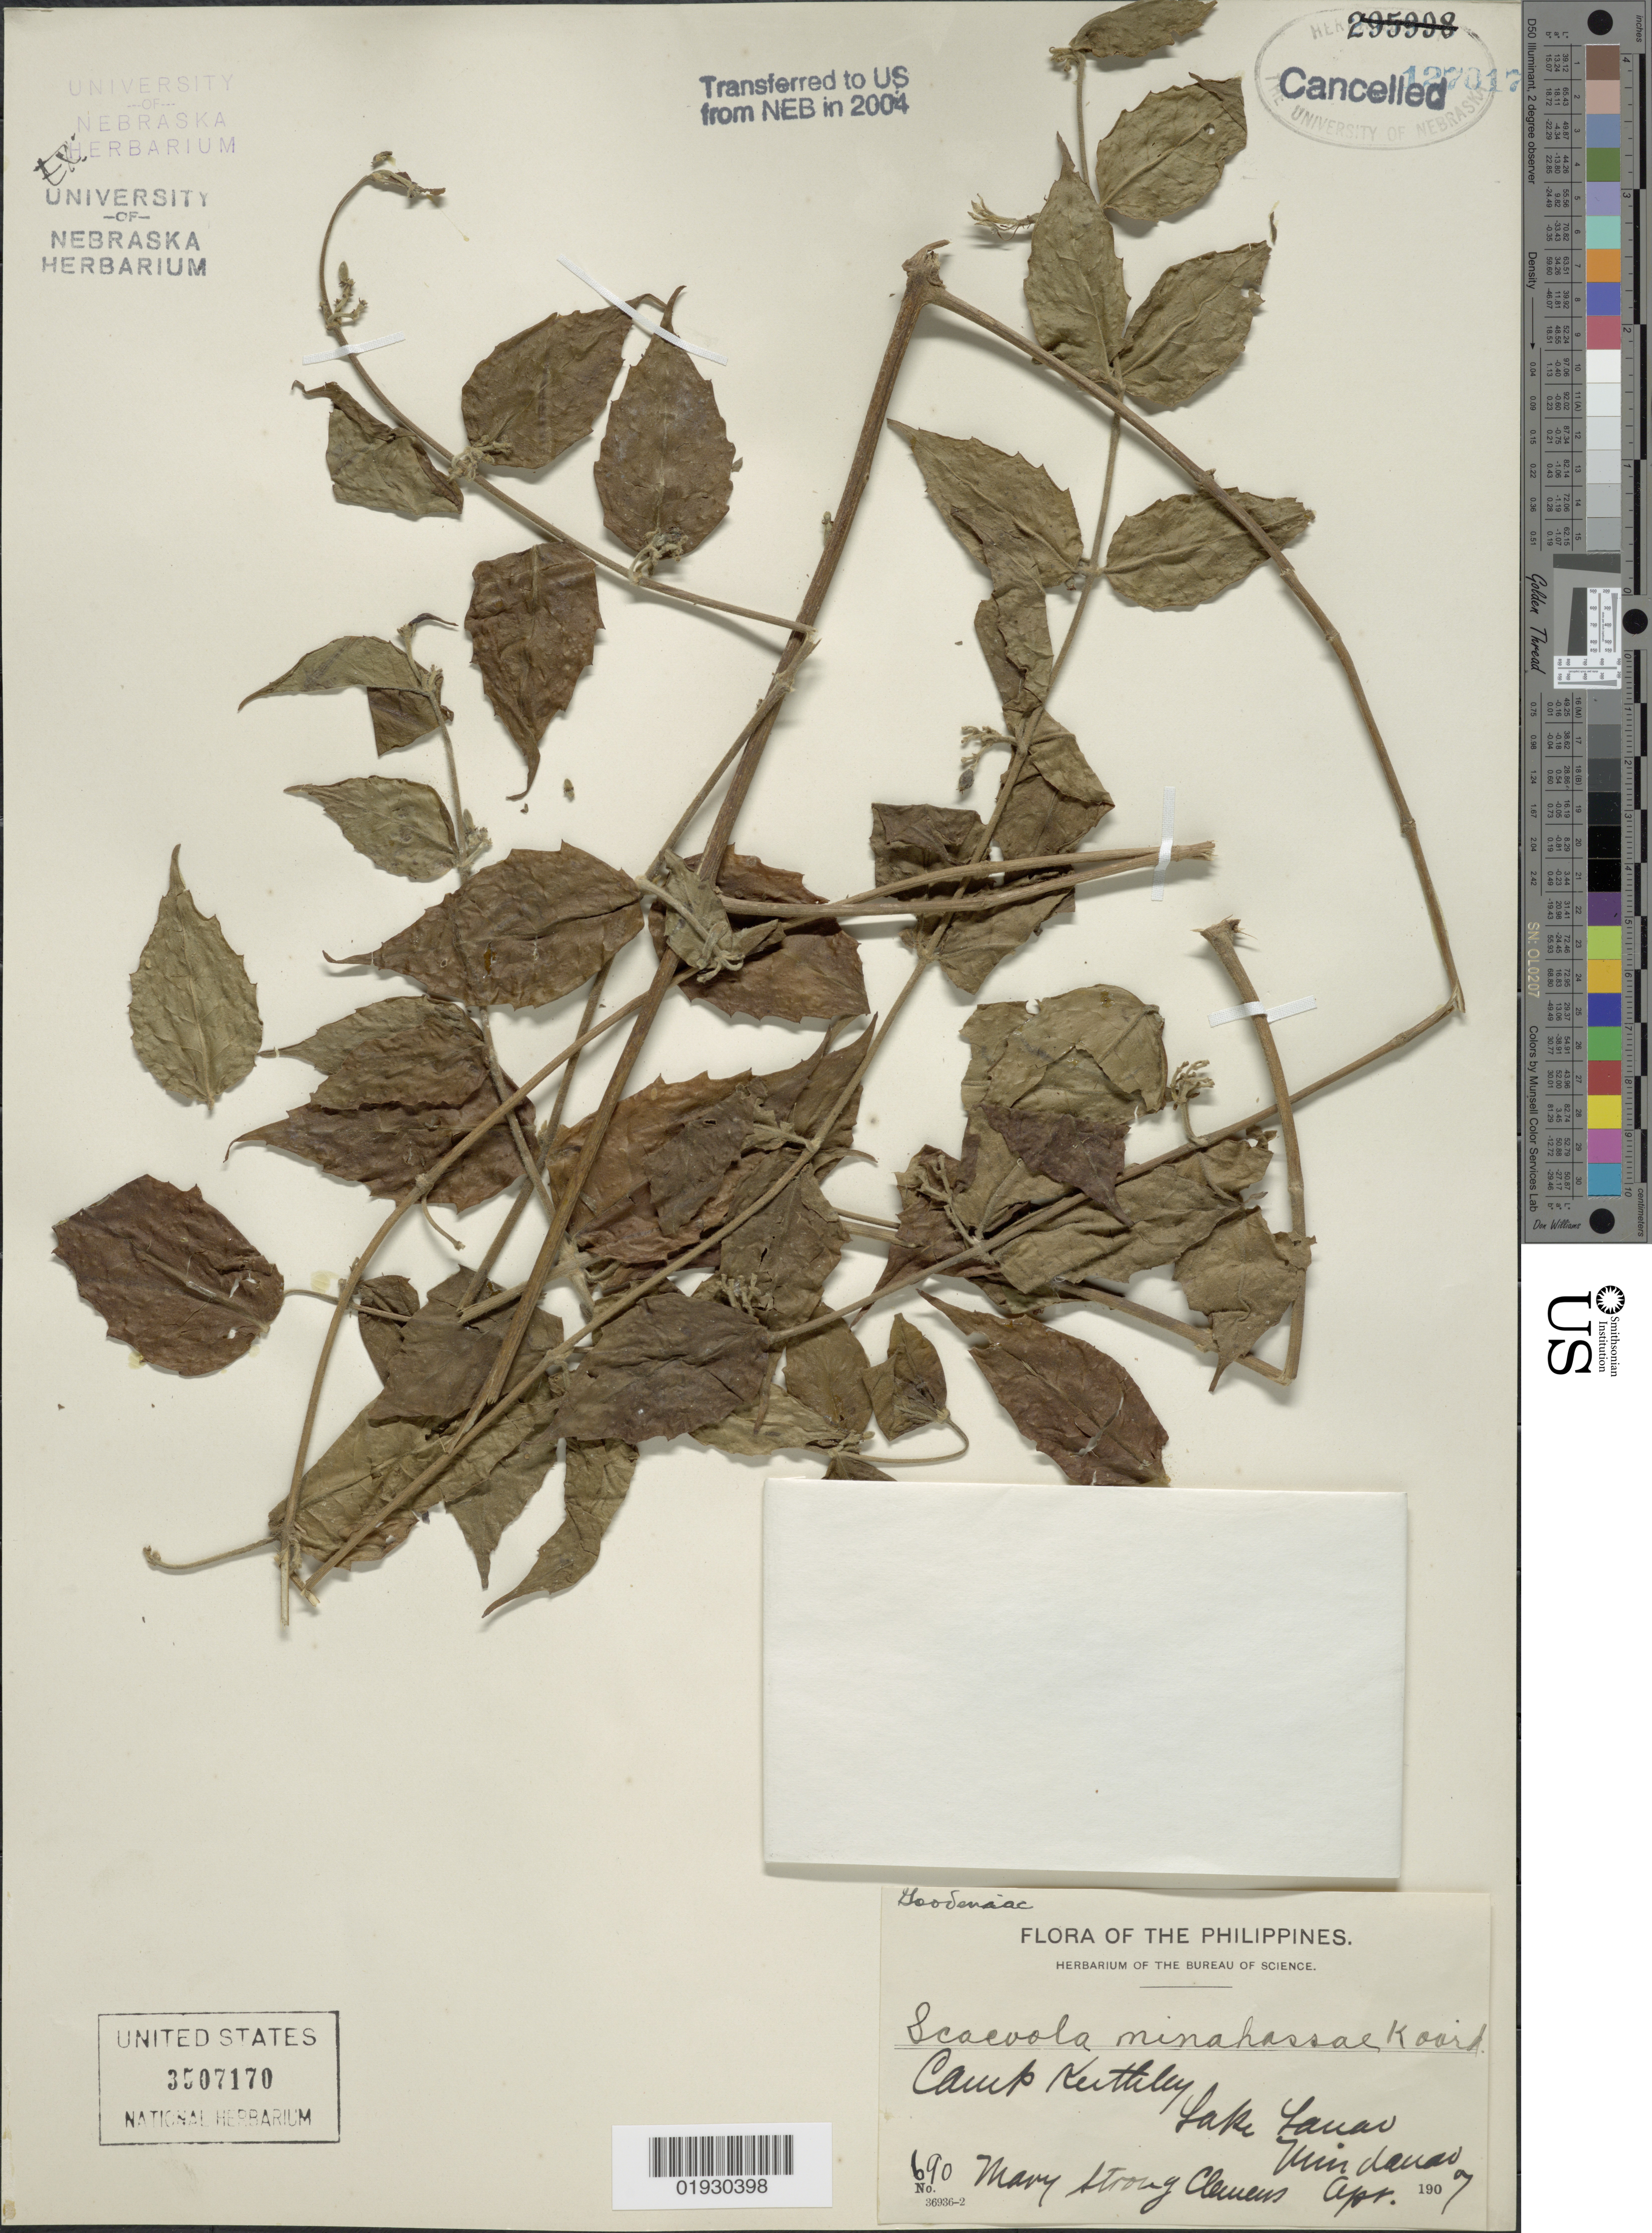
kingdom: Plantae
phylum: Tracheophyta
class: Magnoliopsida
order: Asterales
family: Goodeniaceae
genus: Scaevola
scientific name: Scaevola minahassae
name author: Koord.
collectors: M. S. Clemens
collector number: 690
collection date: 1907-04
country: Philippines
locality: Camp Keithley, Lake Lanao, Mindanao.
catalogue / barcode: US 3507170